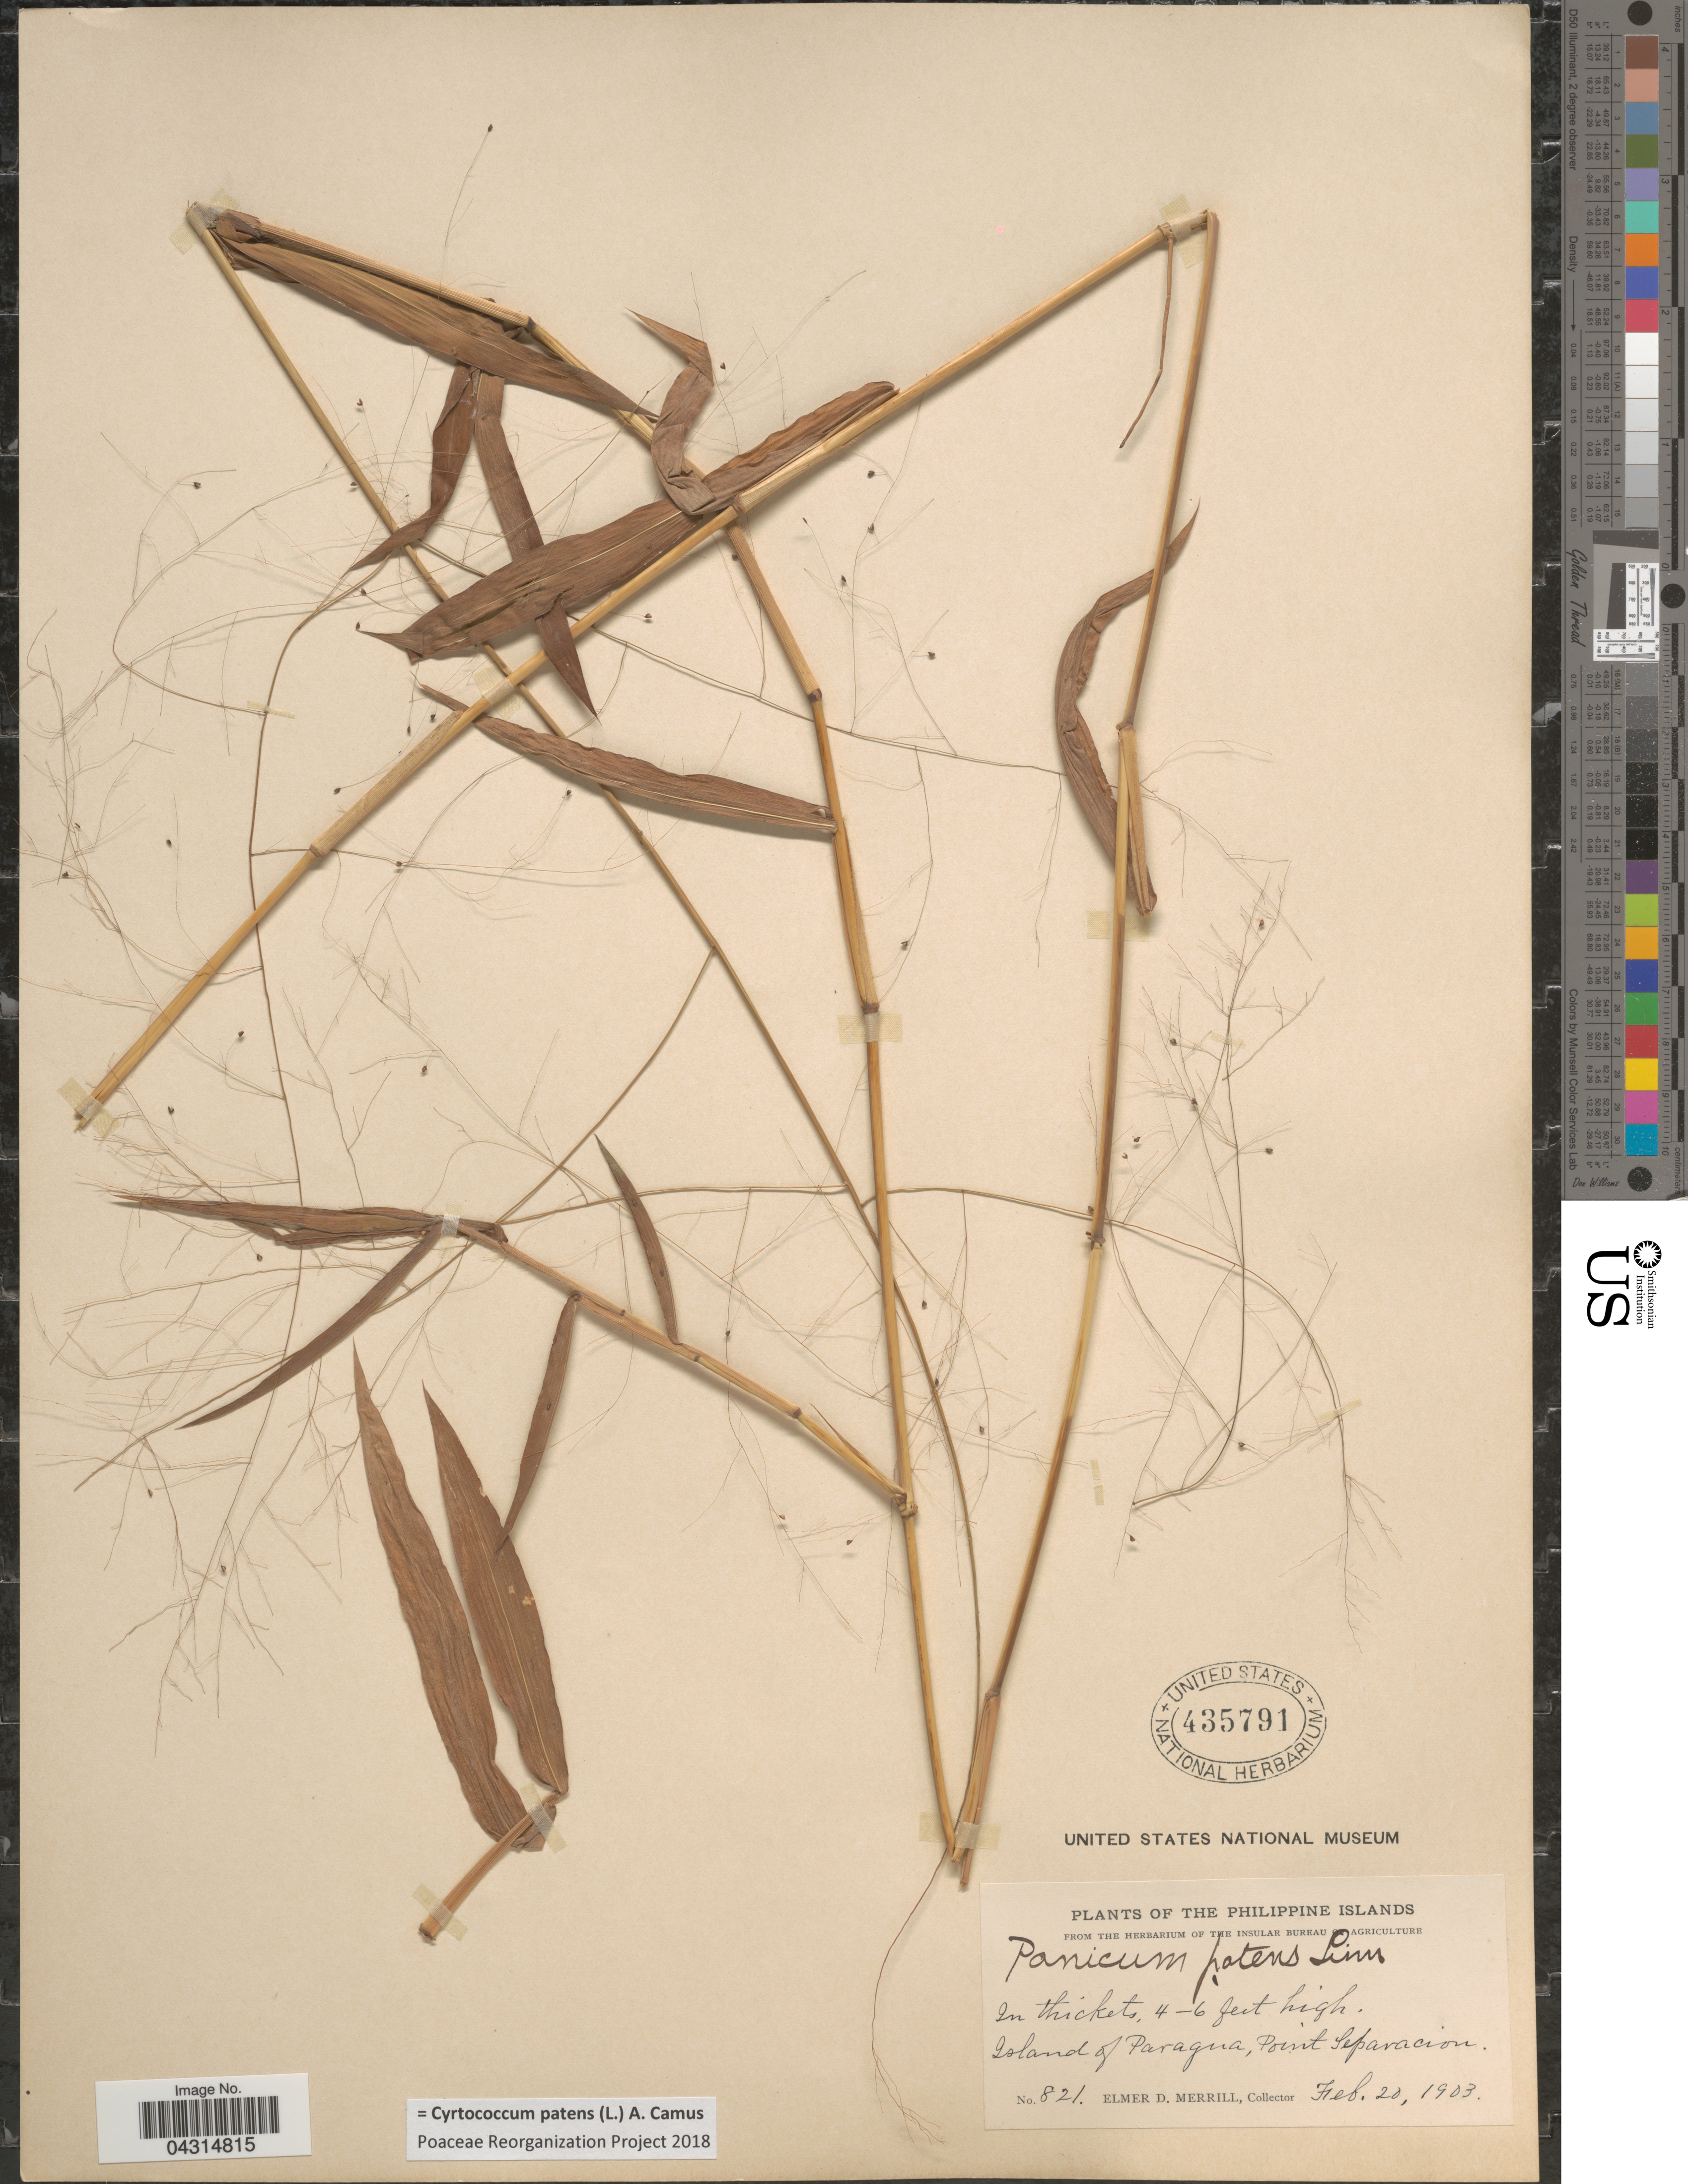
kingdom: Plantae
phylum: Tracheophyta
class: Liliopsida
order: Poales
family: Poaceae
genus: Cyrtococcum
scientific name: Cyrtococcum patens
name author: (L.) A. Camus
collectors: E. D. Merrill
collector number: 821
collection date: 1903-02-20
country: Philippines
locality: In thickets. Island of Paragua, Point Separacion.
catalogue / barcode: US 435791